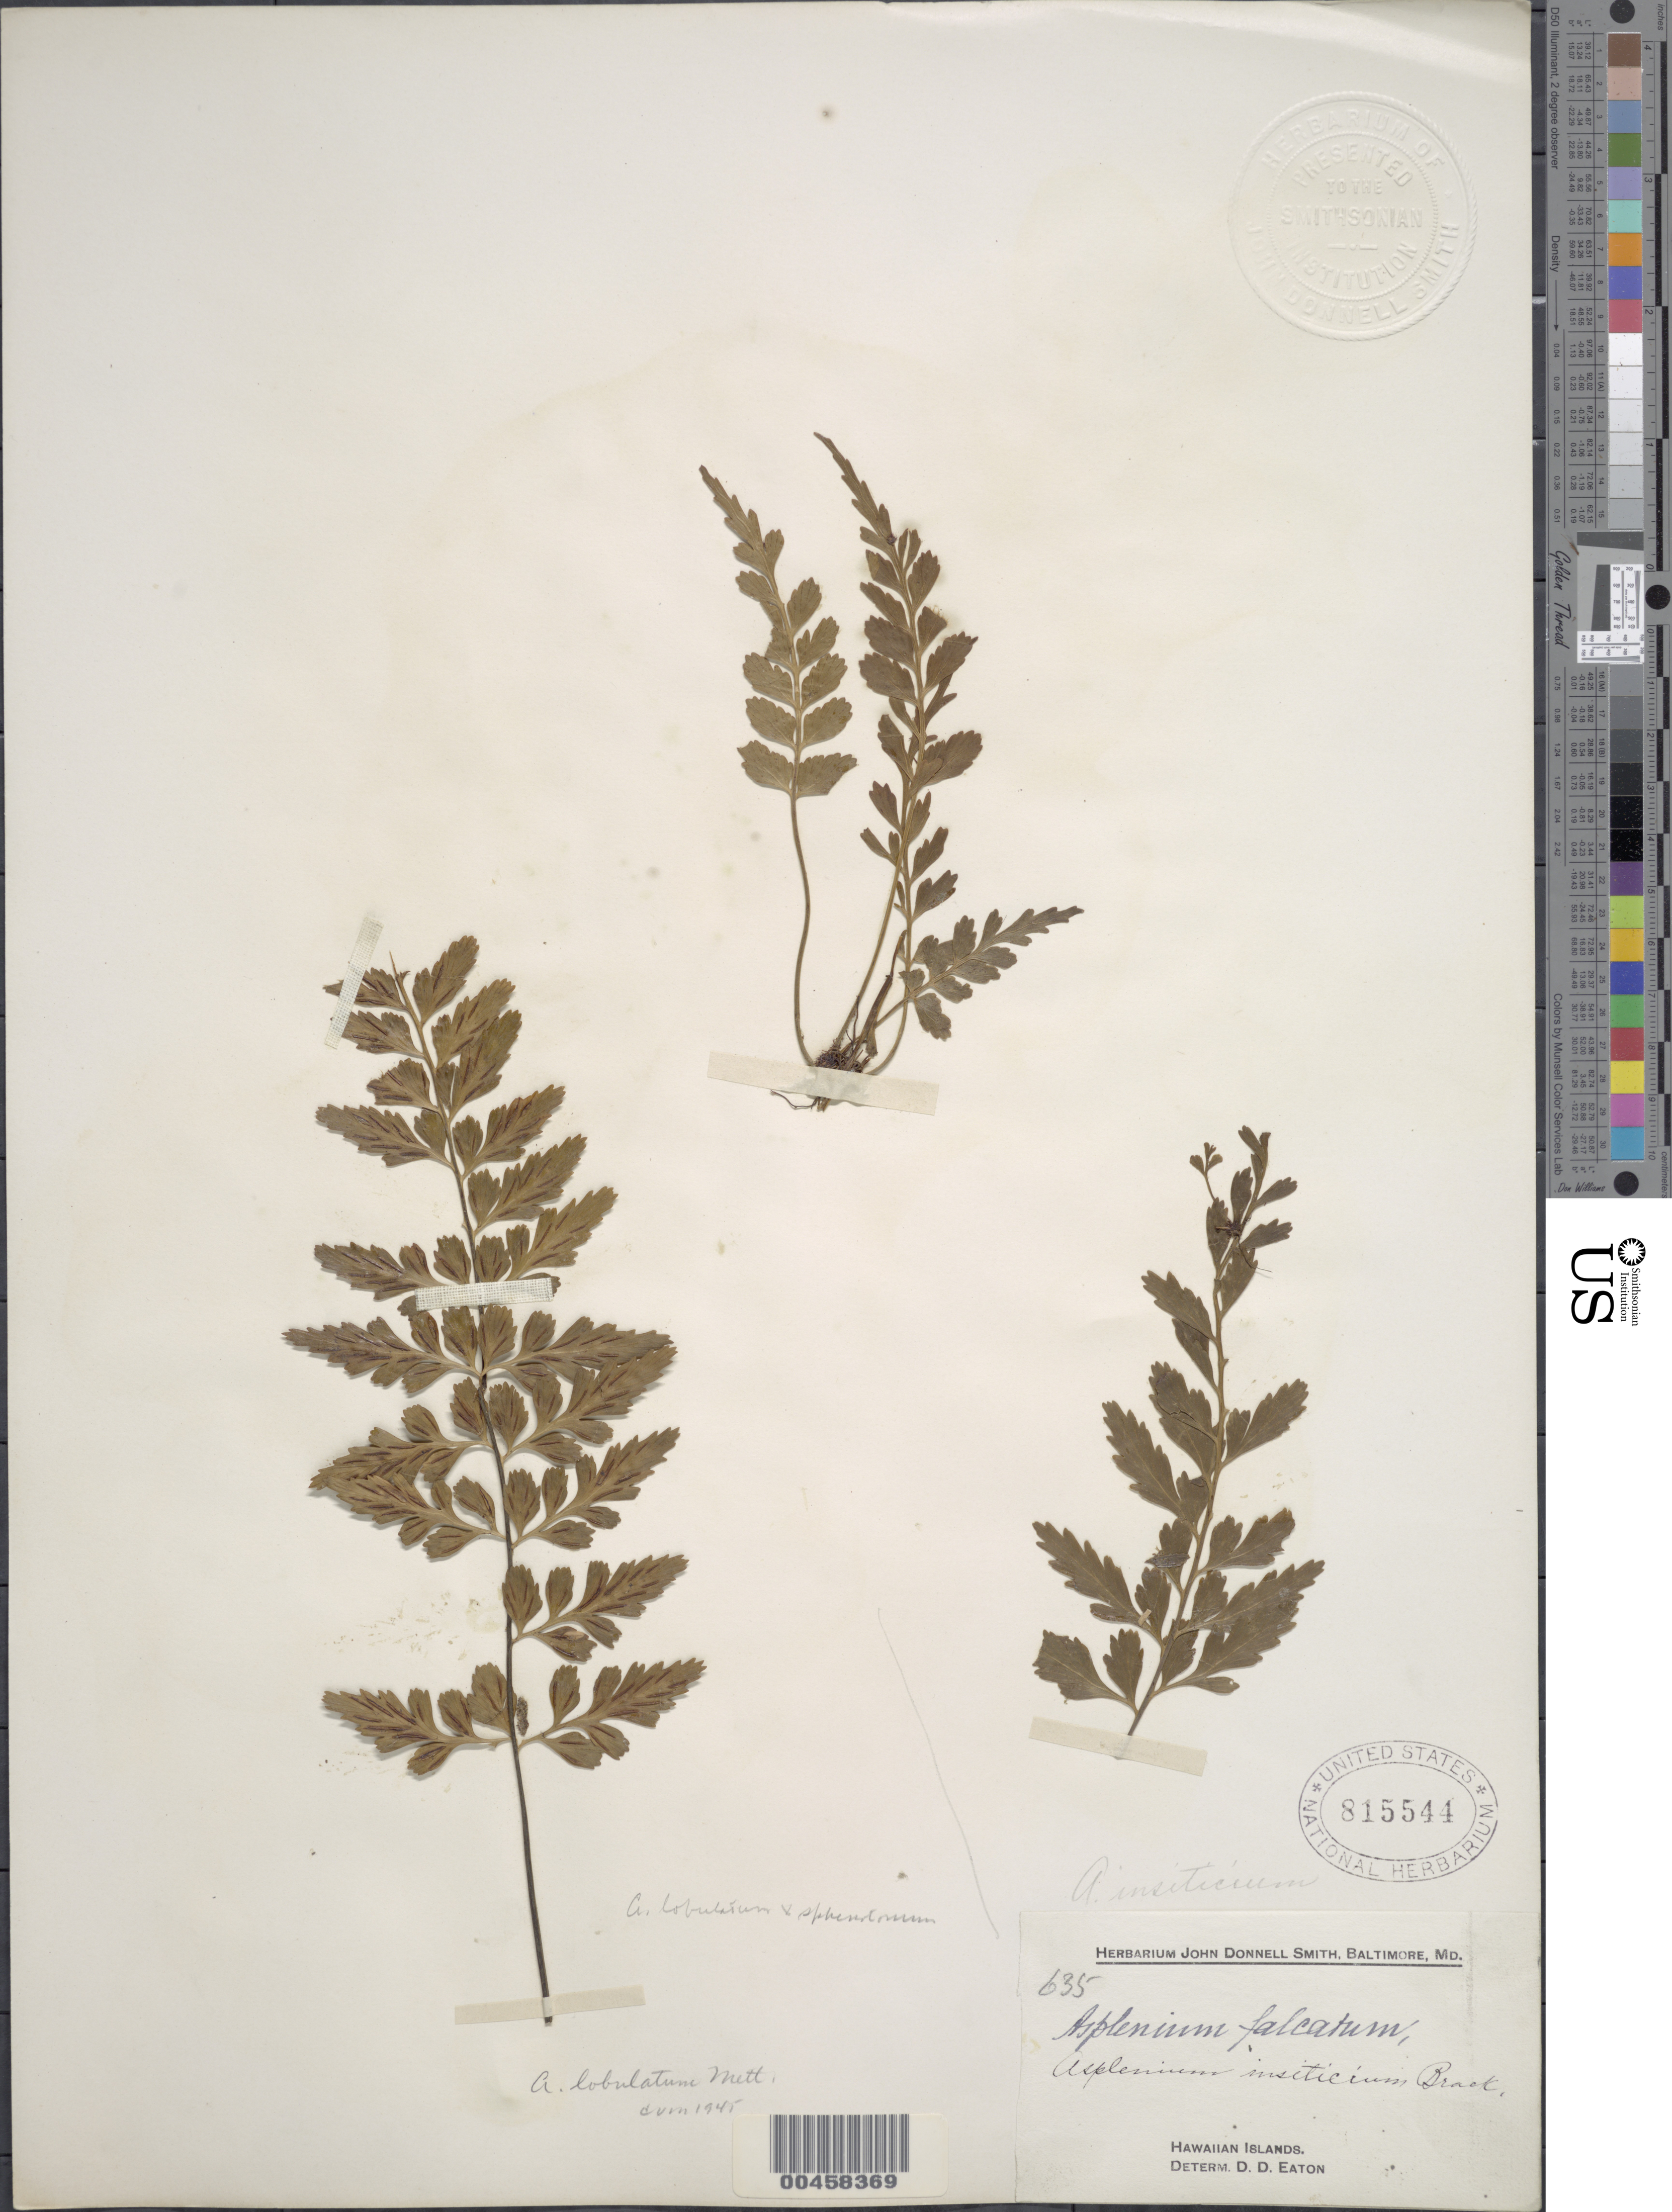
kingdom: Plantae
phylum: Tracheophyta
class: Polypodiopsida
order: Polypodiales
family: Aspleniaceae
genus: Asplenium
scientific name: Asplenium lobulatum x A. sphenotomum Hillebr.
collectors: J. Donnell Smith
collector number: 635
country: United States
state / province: Hawaii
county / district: Hawaii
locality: Hawaiian Islands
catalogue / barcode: US 815544